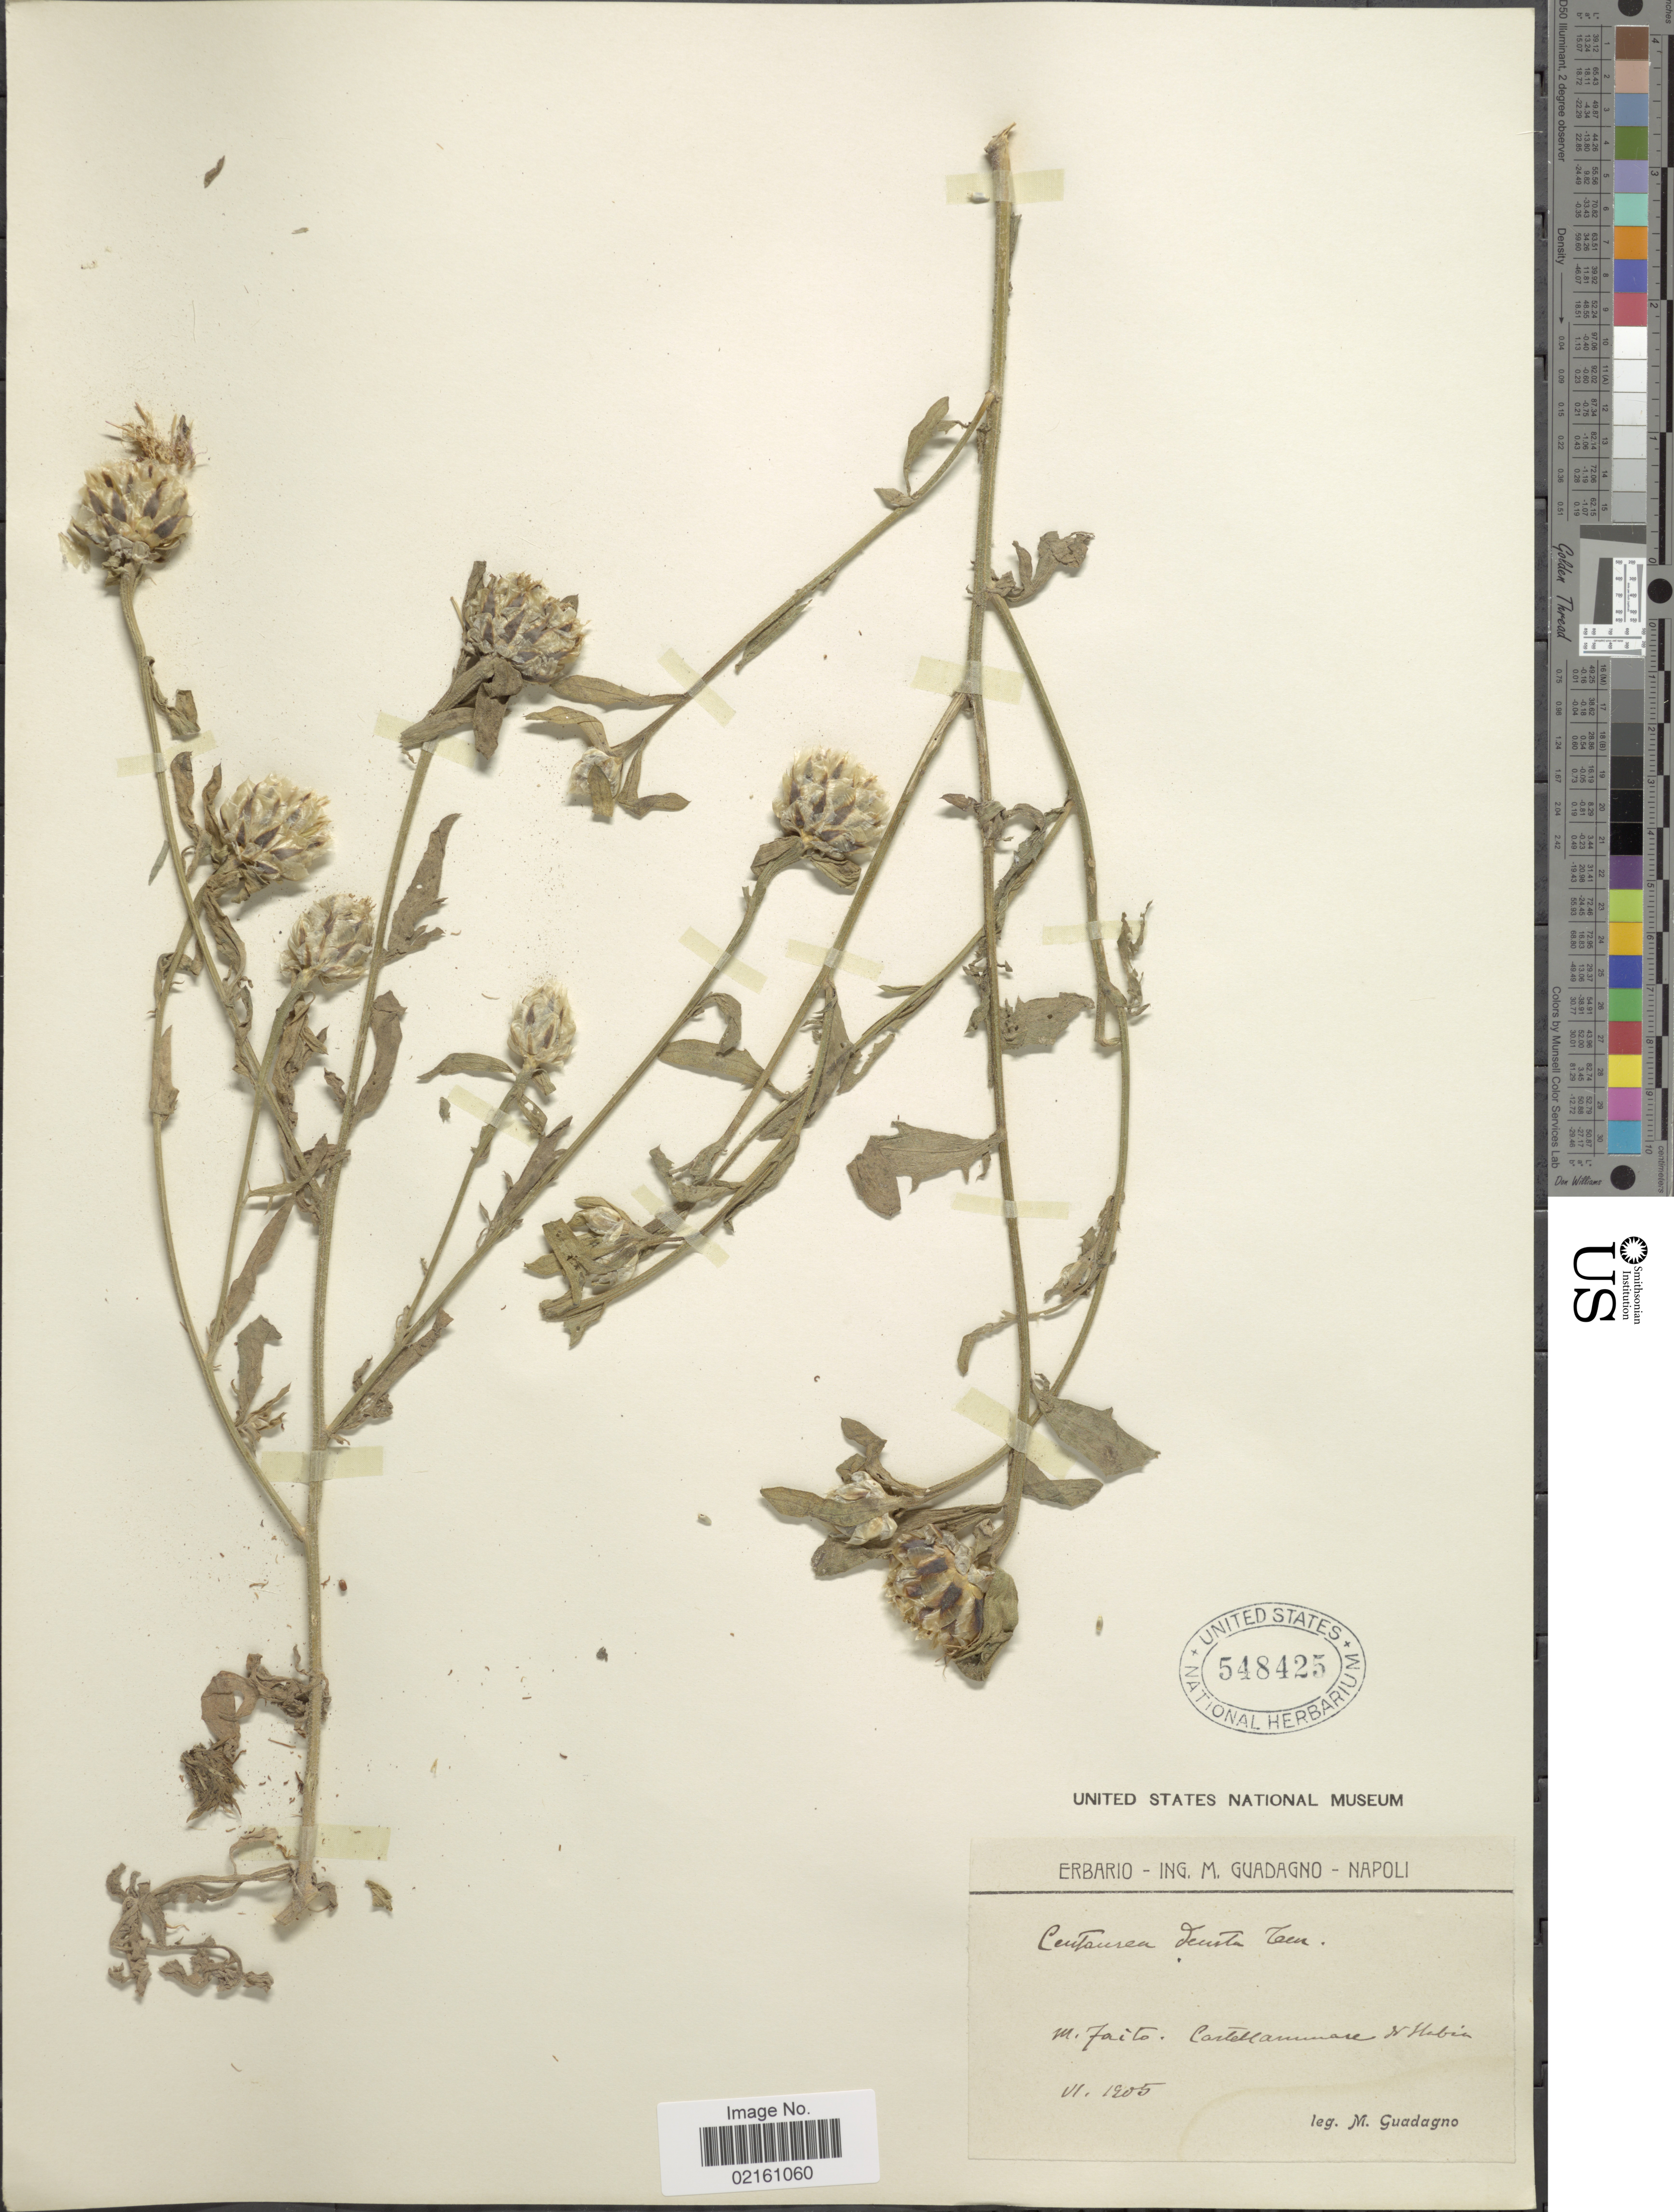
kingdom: Plantae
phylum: Tracheophyta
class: Magnoliopsida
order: Asterales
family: Asteraceae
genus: Centaurea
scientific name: Centaurea deusta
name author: Ten.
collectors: M. Guadagno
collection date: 1905-06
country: Italy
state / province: Campania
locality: M. Faito, Castellammare di Stabia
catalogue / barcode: US 548425